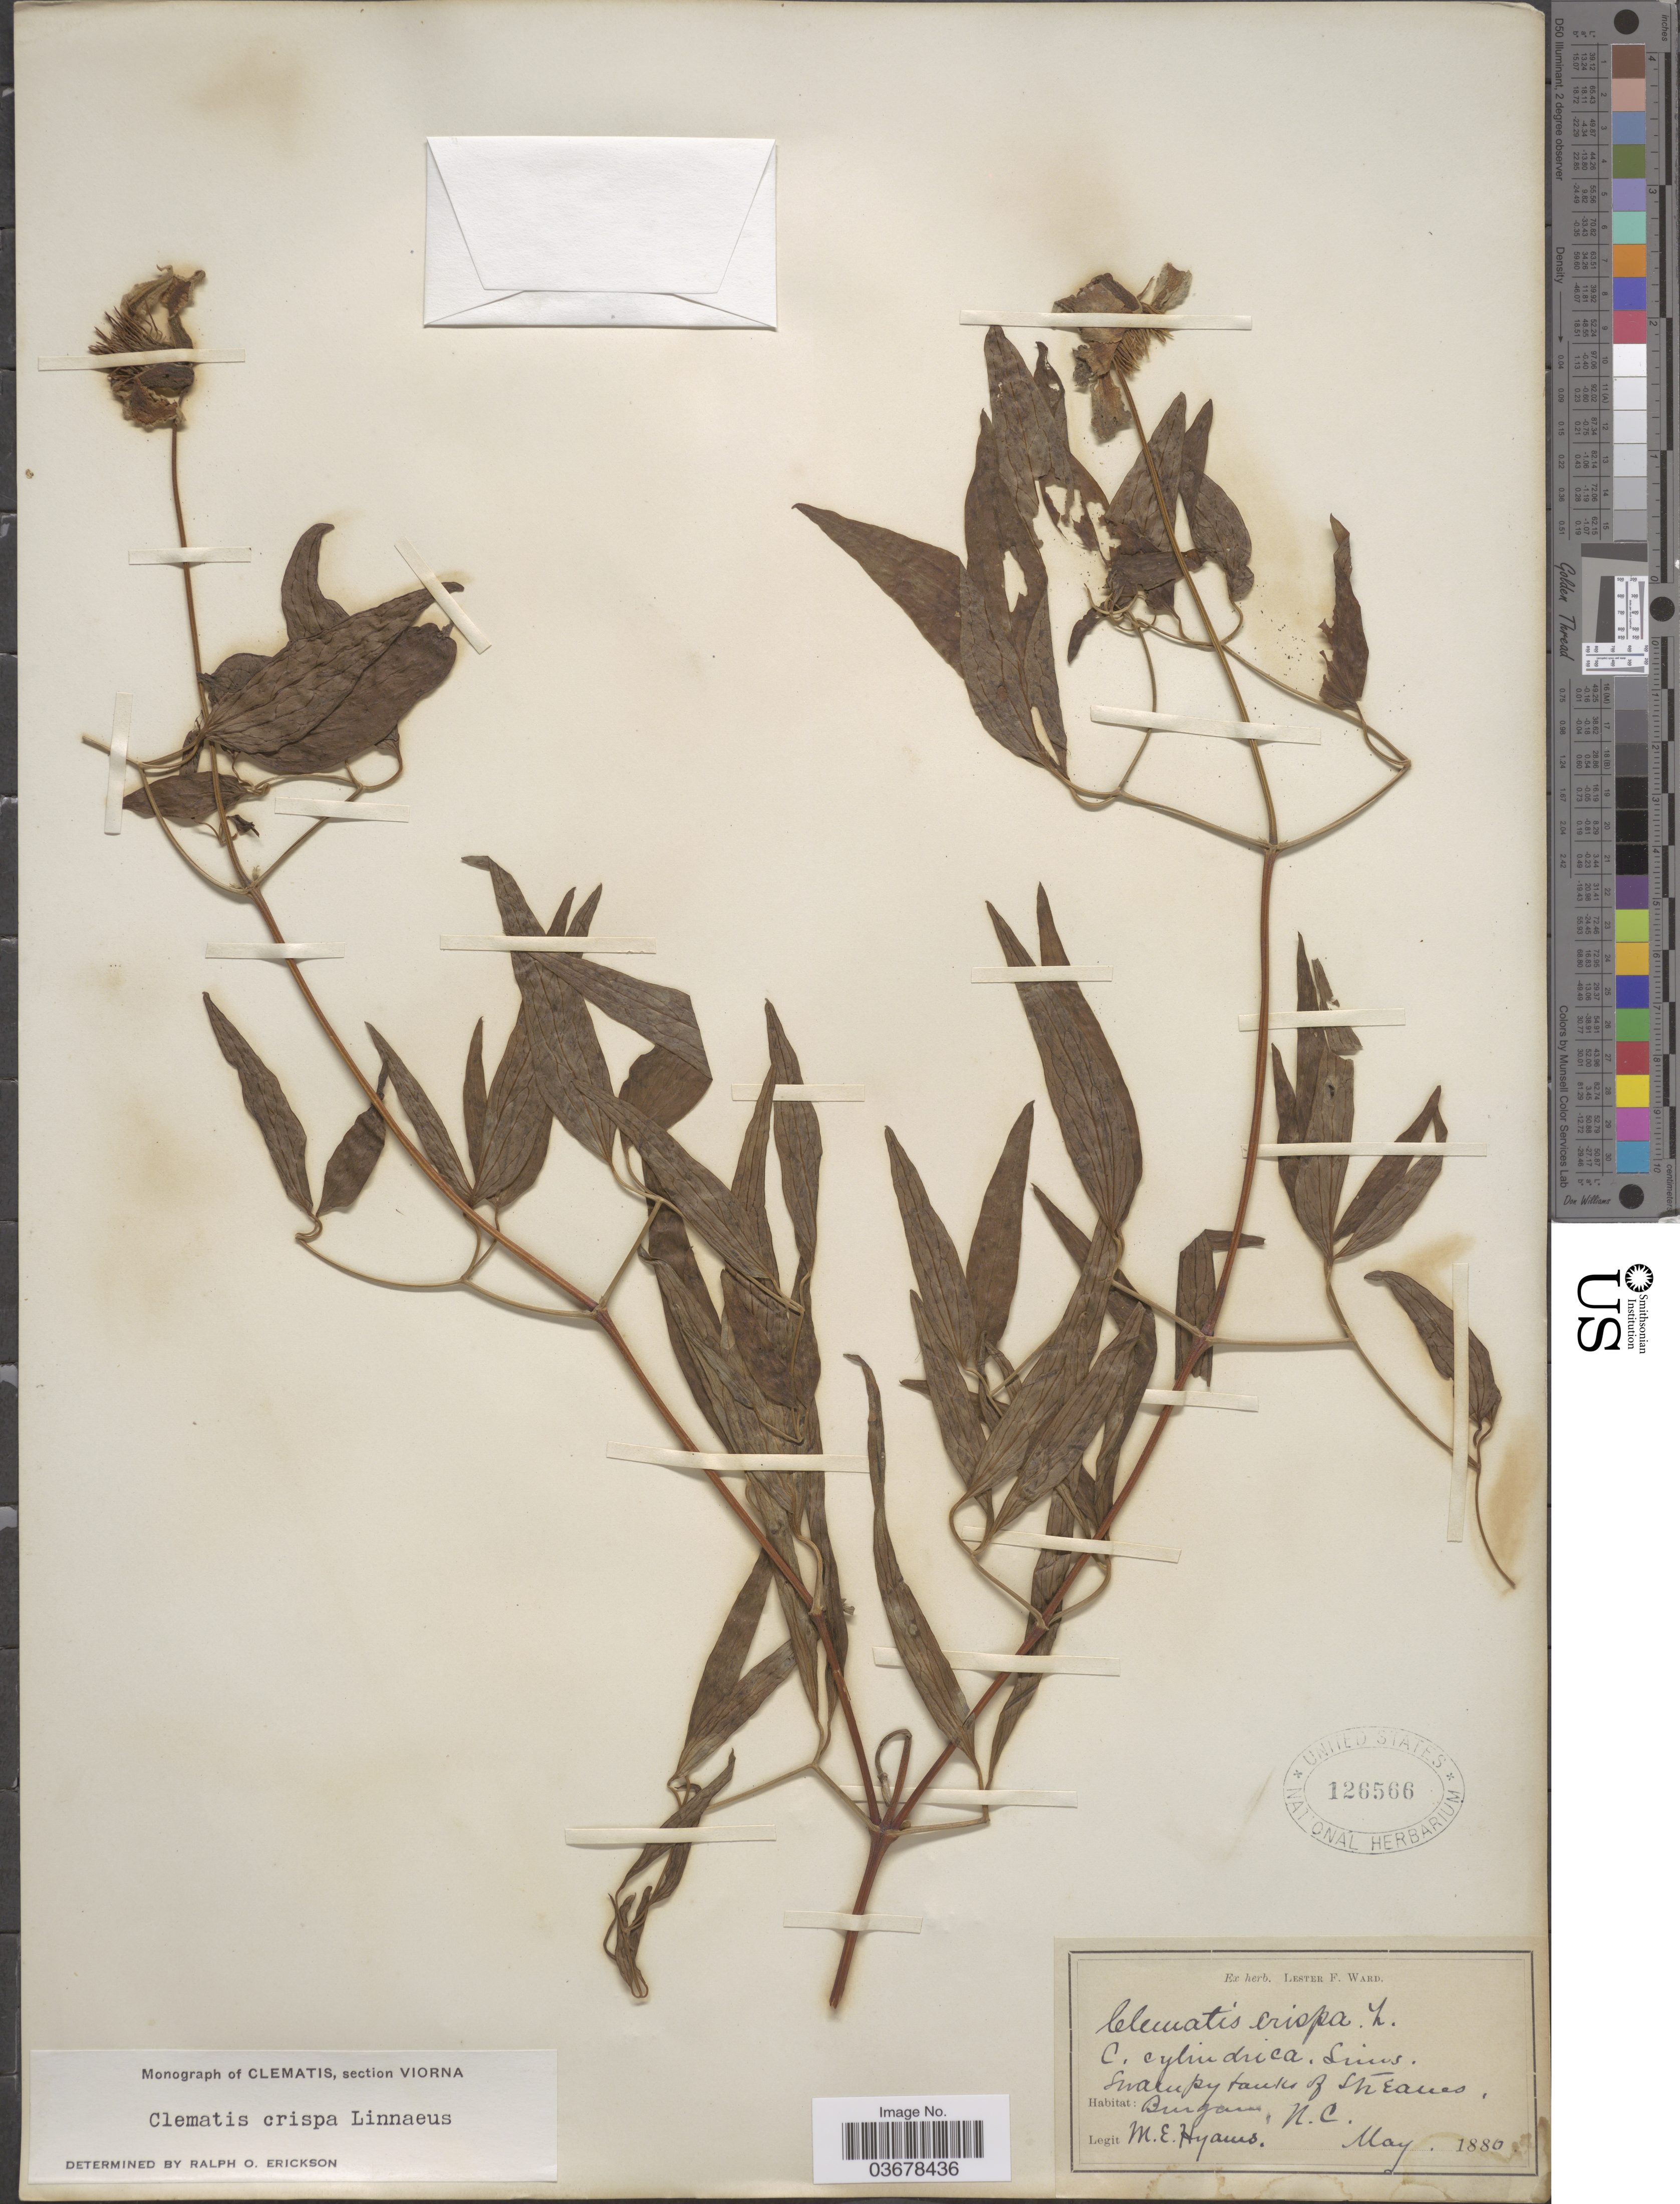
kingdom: Plantae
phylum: Tracheophyta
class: Magnoliopsida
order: Ranunculales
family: Ranunculaceae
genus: Clematis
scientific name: Clematis viorna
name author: L.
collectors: M. E. Hyams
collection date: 1880-05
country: United States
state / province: North Carolina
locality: Swampy banks of Streams. Burgaw.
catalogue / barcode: US 126566